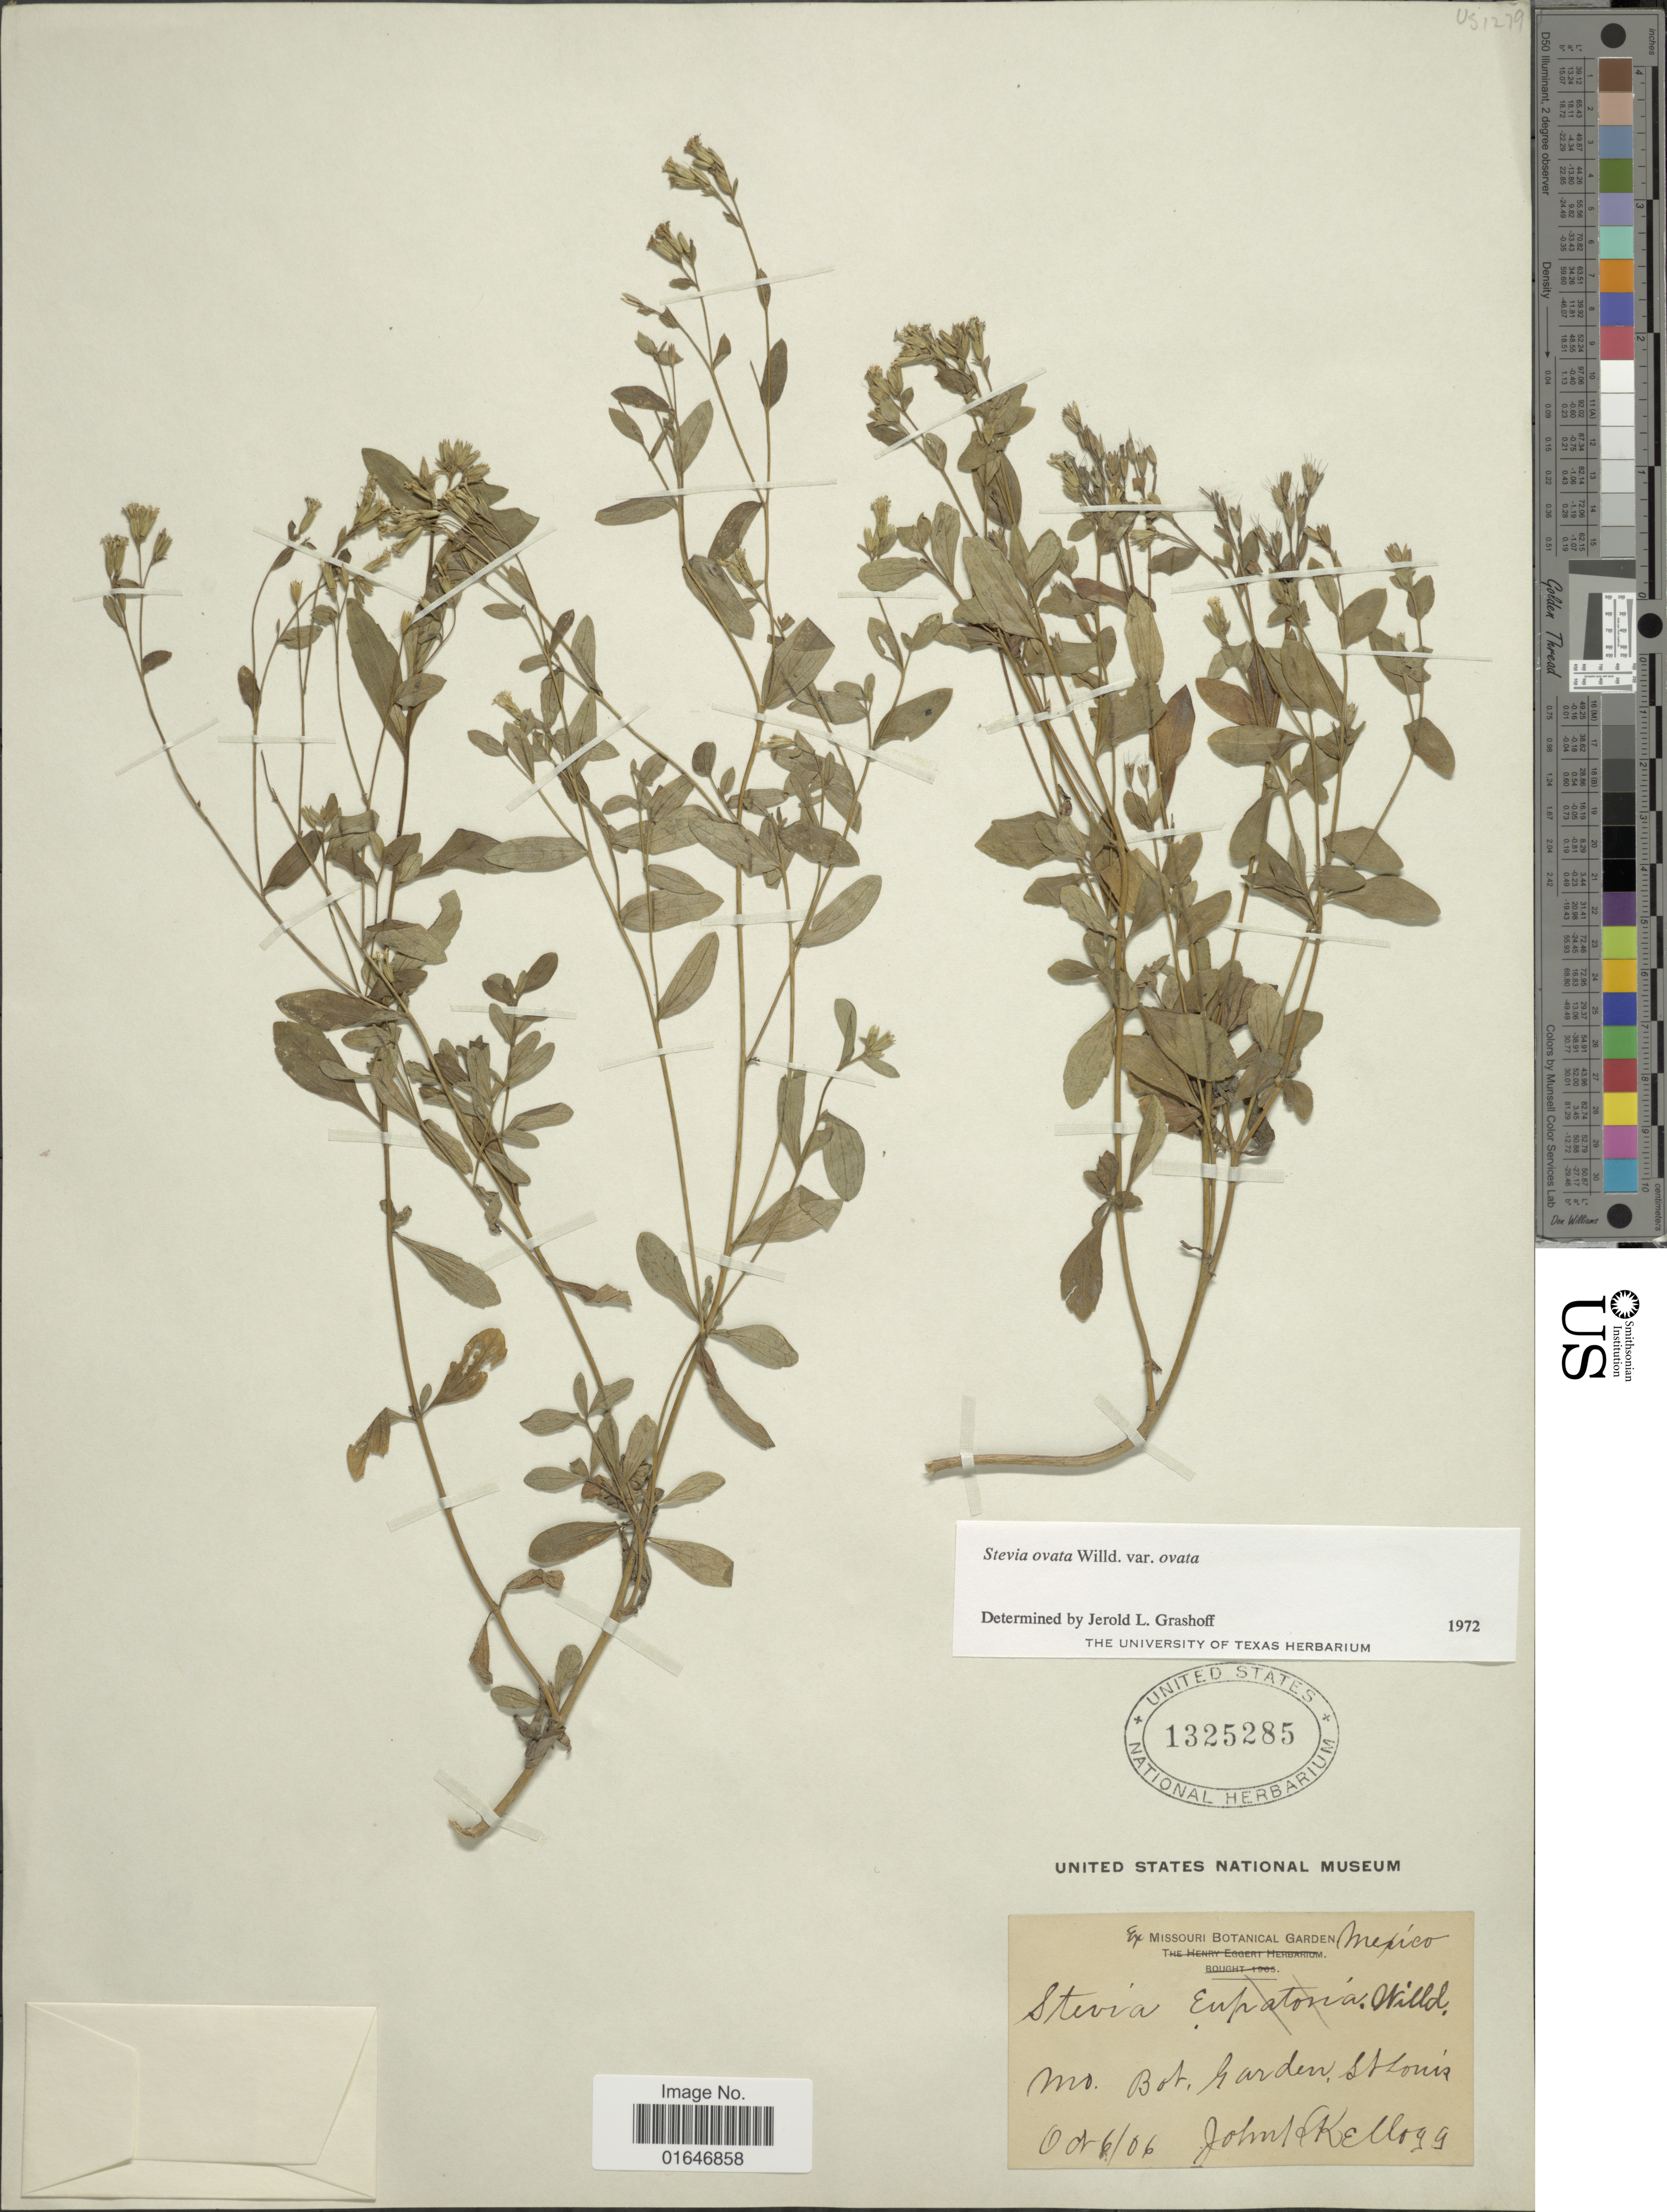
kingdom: Plantae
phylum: Tracheophyta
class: Magnoliopsida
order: Asterales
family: Asteraceae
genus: Stevia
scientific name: Stevia ovata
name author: Willd.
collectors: J. H. Kellogg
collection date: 1906-10-06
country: Mexico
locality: Mo. Bot. Garden, St. Louis.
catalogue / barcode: US 1325285